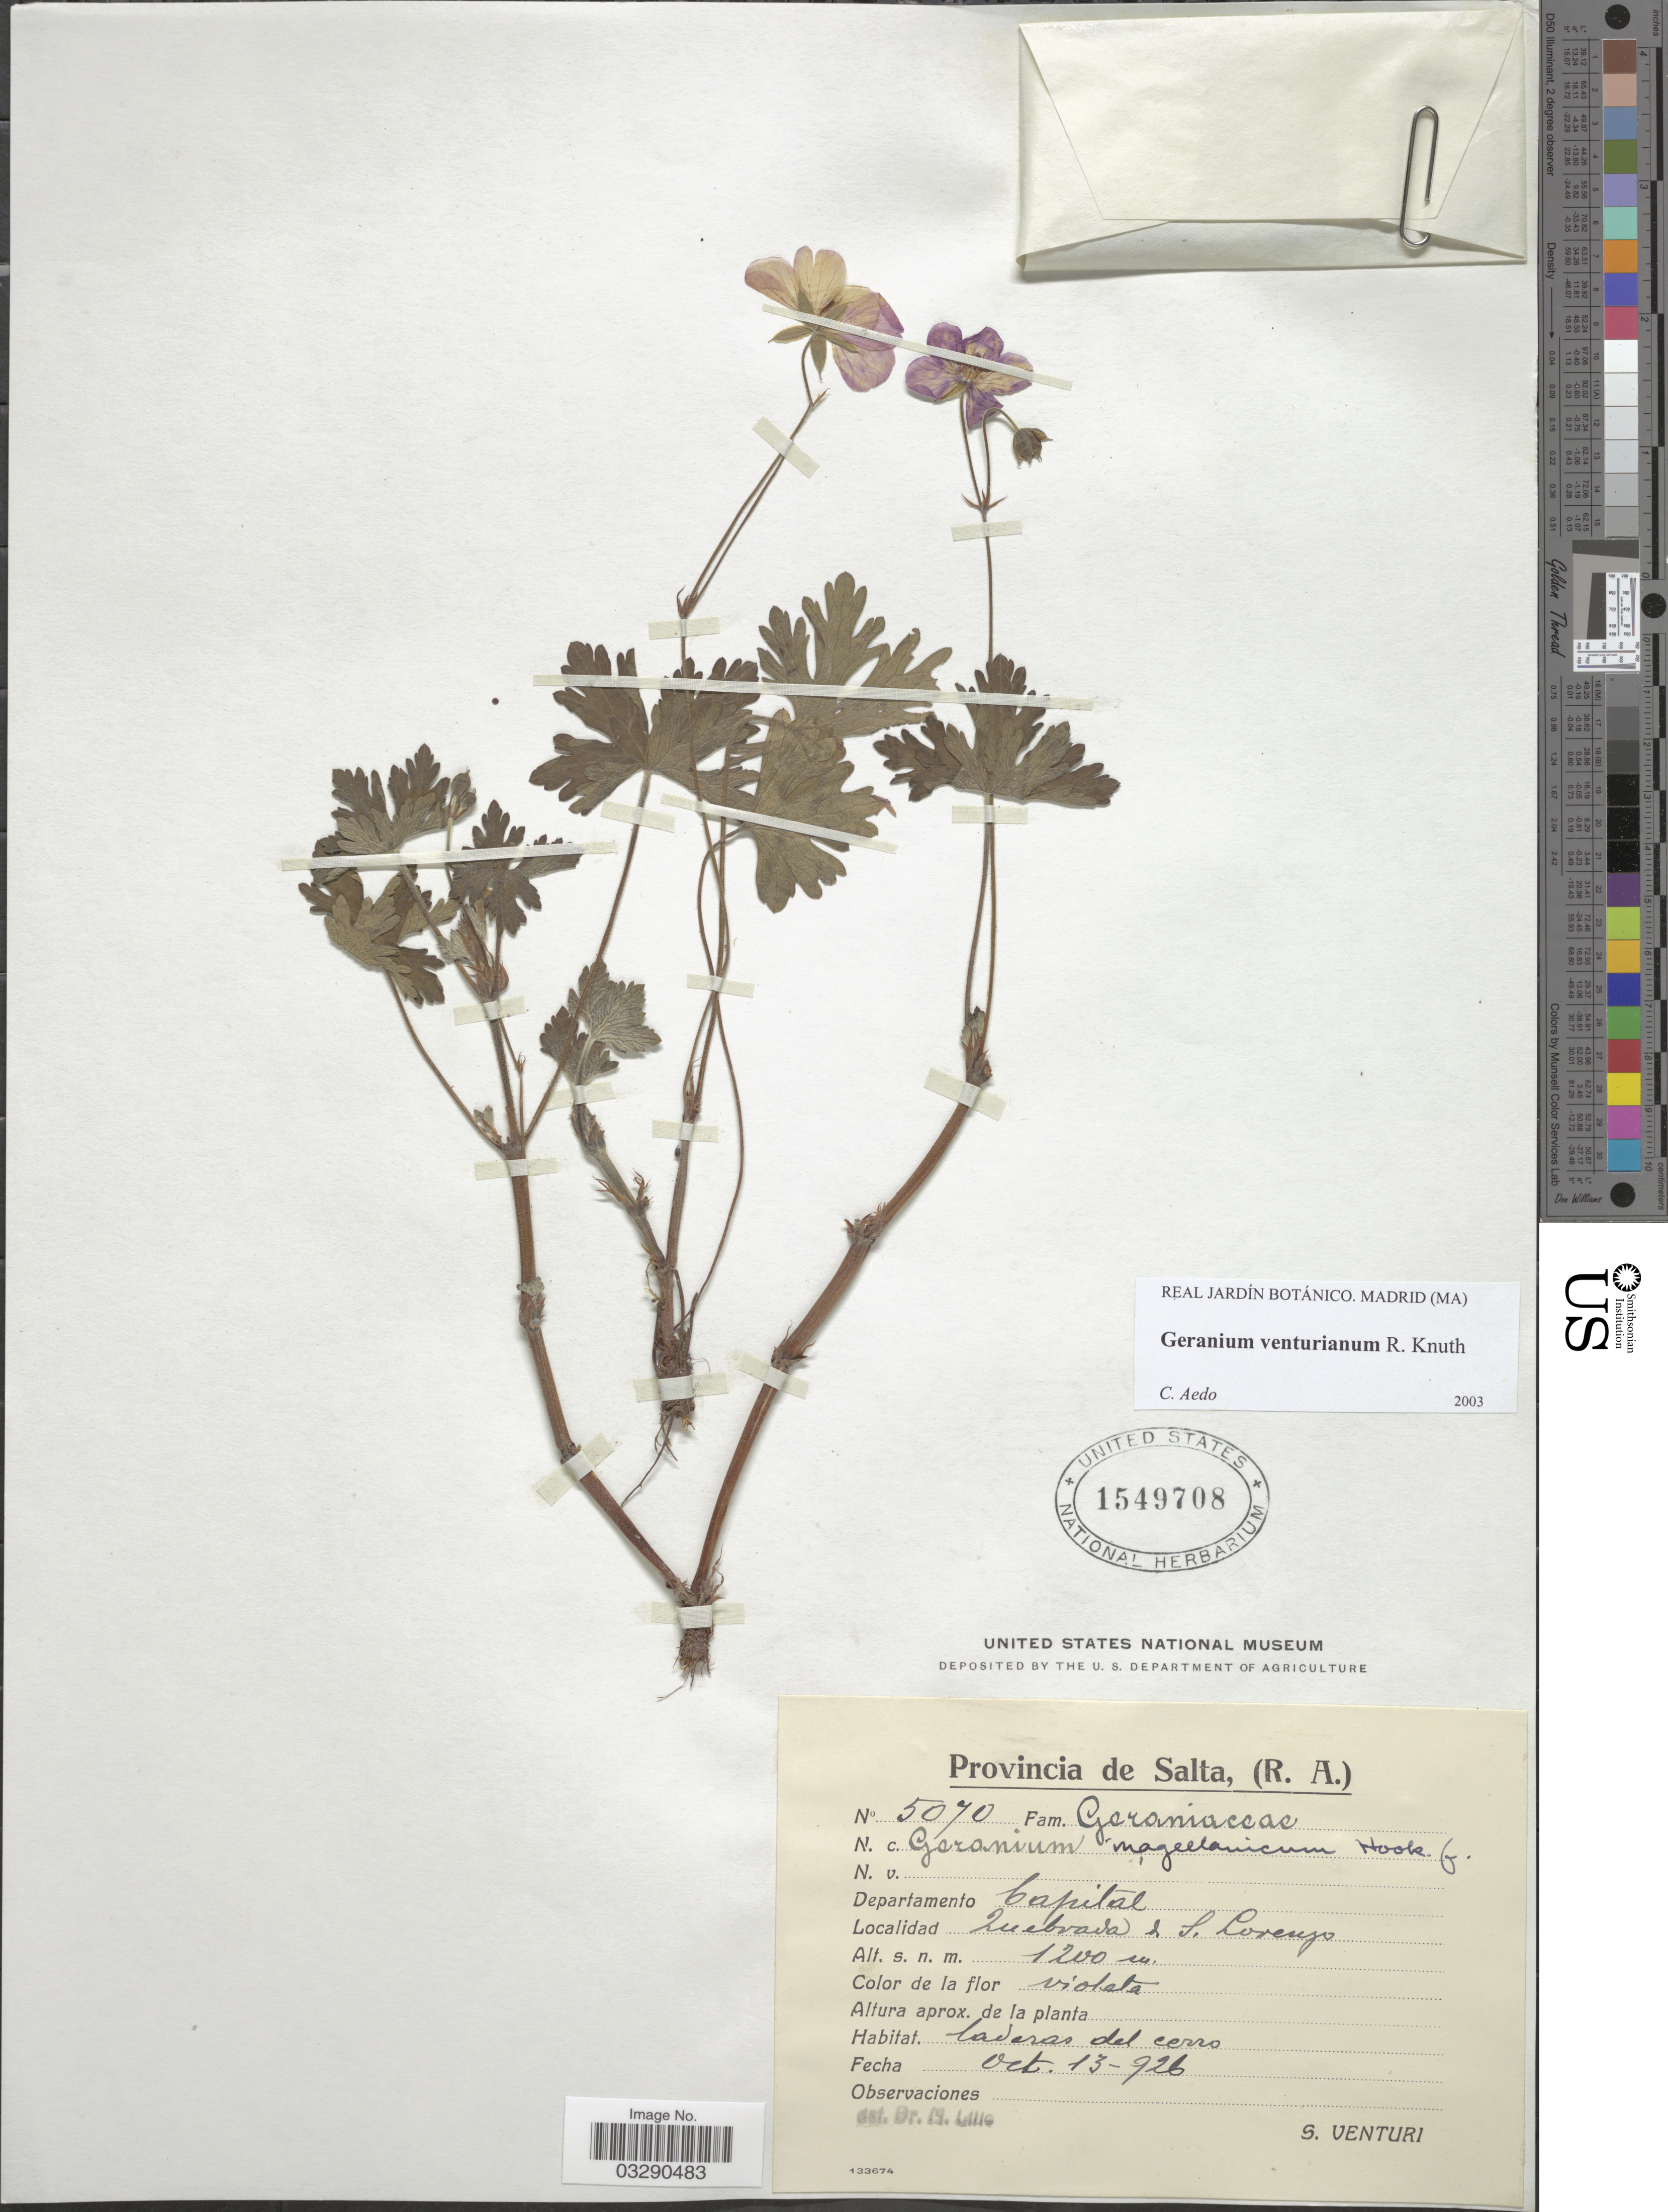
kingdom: Plantae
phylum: Tracheophyta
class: Magnoliopsida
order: Geraniales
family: Geraniaceae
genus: Geranium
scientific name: Geranium venturianum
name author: R. Knuth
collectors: S. Venturi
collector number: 5070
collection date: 1926-10-13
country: Argentina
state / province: Salta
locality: Departamento Capital. Quebrada de S. Lorenzo.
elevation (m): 1200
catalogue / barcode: US 1549708